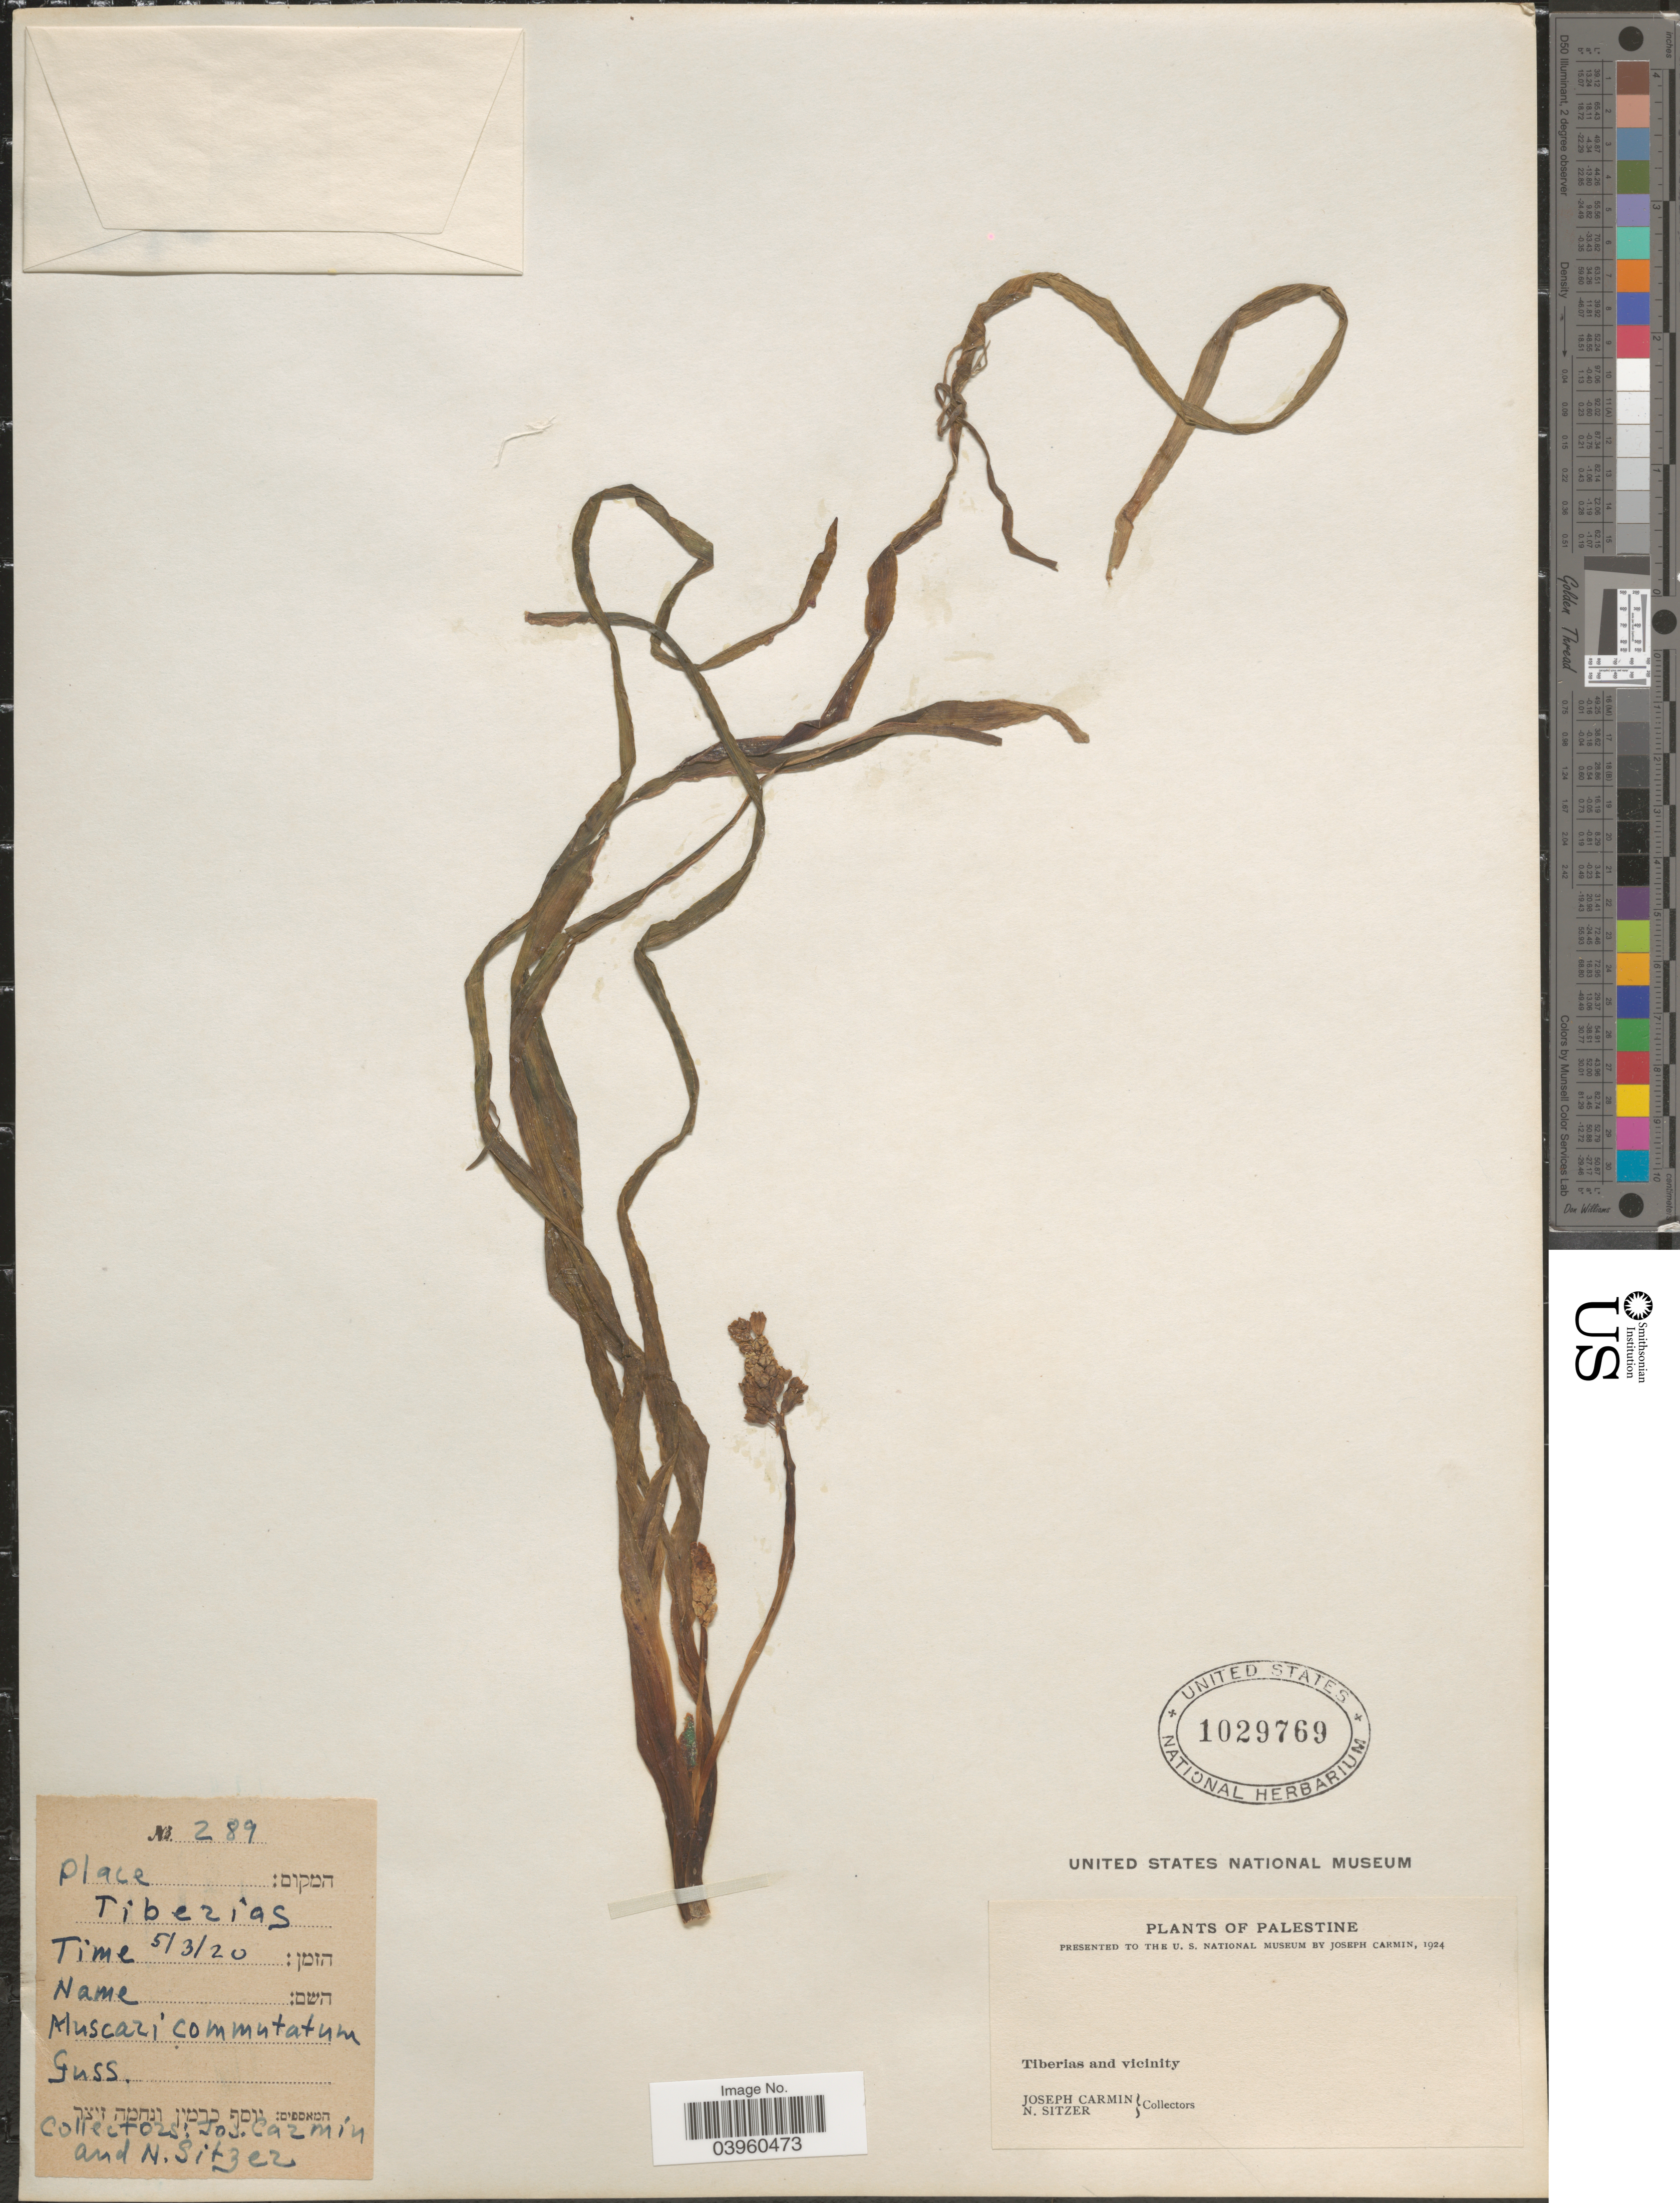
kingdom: Plantae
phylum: Tracheophyta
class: Liliopsida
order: Asparagales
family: Asparagaceae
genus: Muscari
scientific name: Muscari commutatum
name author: Gussone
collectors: J. Carmin & N. Sitzer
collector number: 289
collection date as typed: Transcribed d/m/y: 5/3/20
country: Israel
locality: Palestine. Tiberias and vicinity.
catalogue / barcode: US 1029769